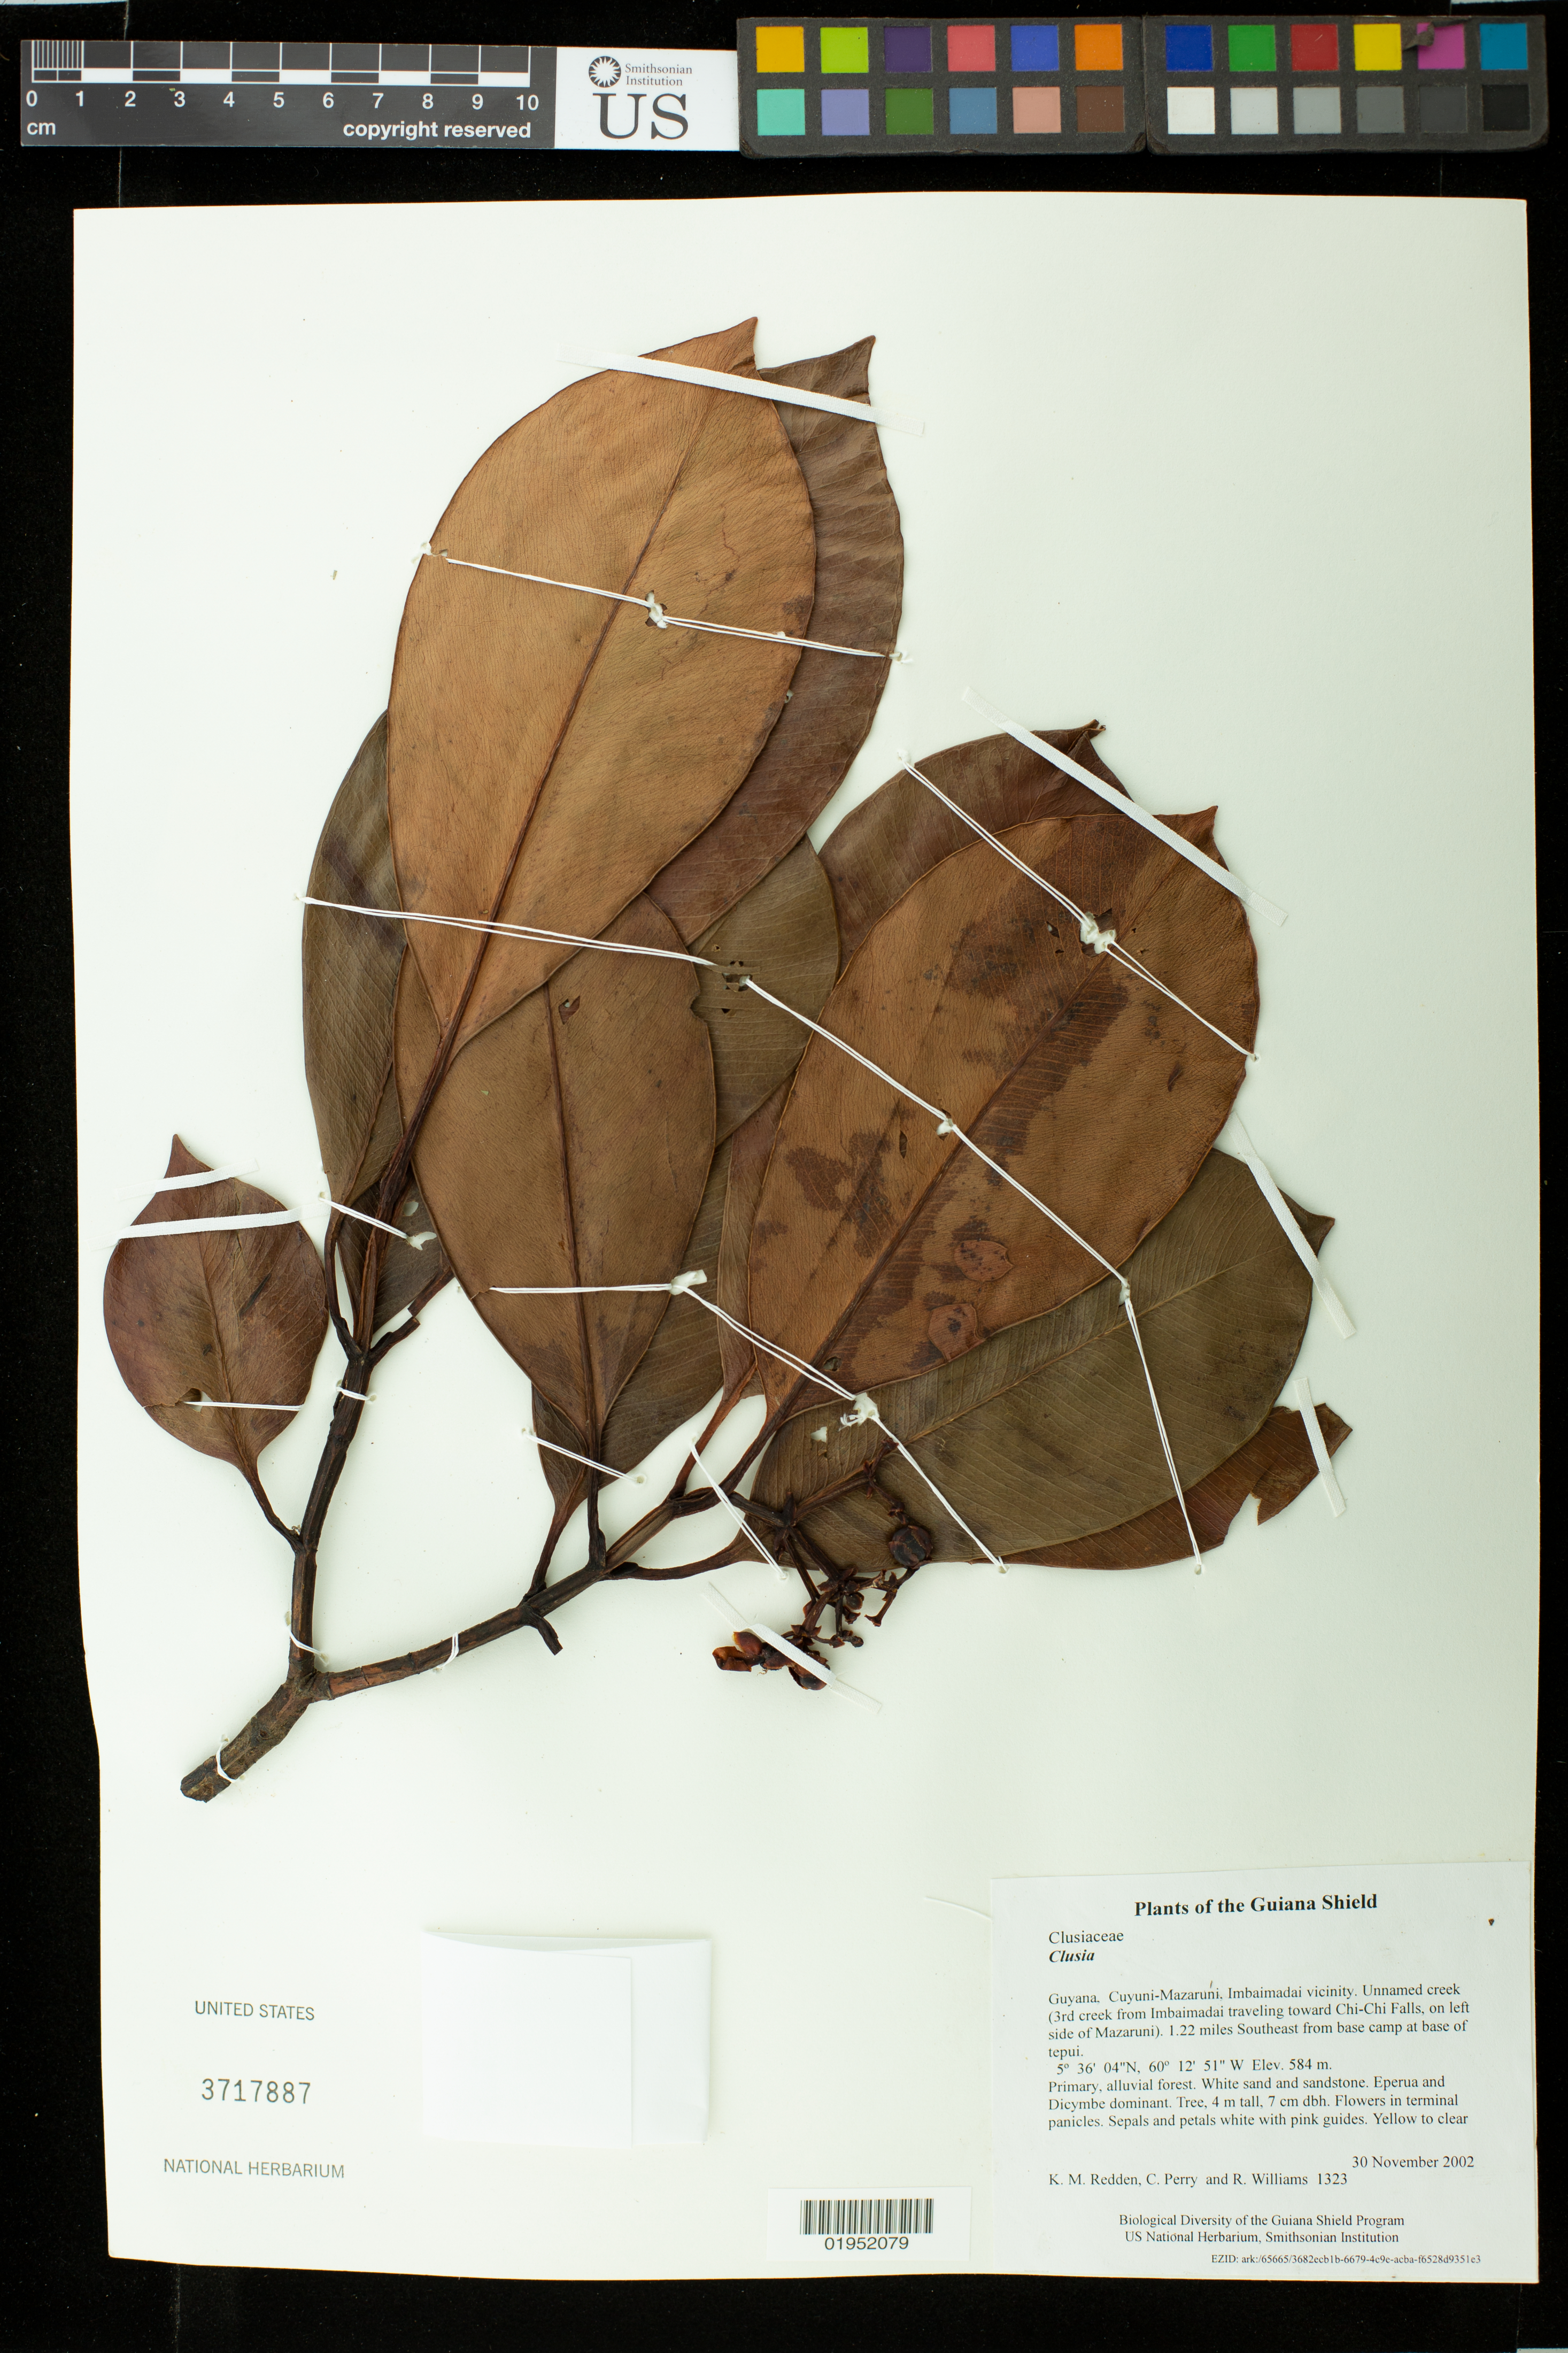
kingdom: Plantae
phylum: Tracheophyta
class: Magnoliopsida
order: Malpighiales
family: Clusiaceae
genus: Clusia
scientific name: Clusia sp.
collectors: K. M. Redden, C. Perry & R. Williams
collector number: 1323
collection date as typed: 30 November 2002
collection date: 2002-11-30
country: Guyana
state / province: Cuyuni-Mazaruni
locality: Imbaimadai vicinity. Unnamed creek (3rd creek from Imbaimadai traveling toward Chi-Chi Falls, on left side of Mazaruni). 1.22 miles Southeast from base camp at base of tepui.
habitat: Primary, alluvial forest. White sand and sandstone. Eperua and Dicymbe dominant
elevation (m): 584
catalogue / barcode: US 3717887